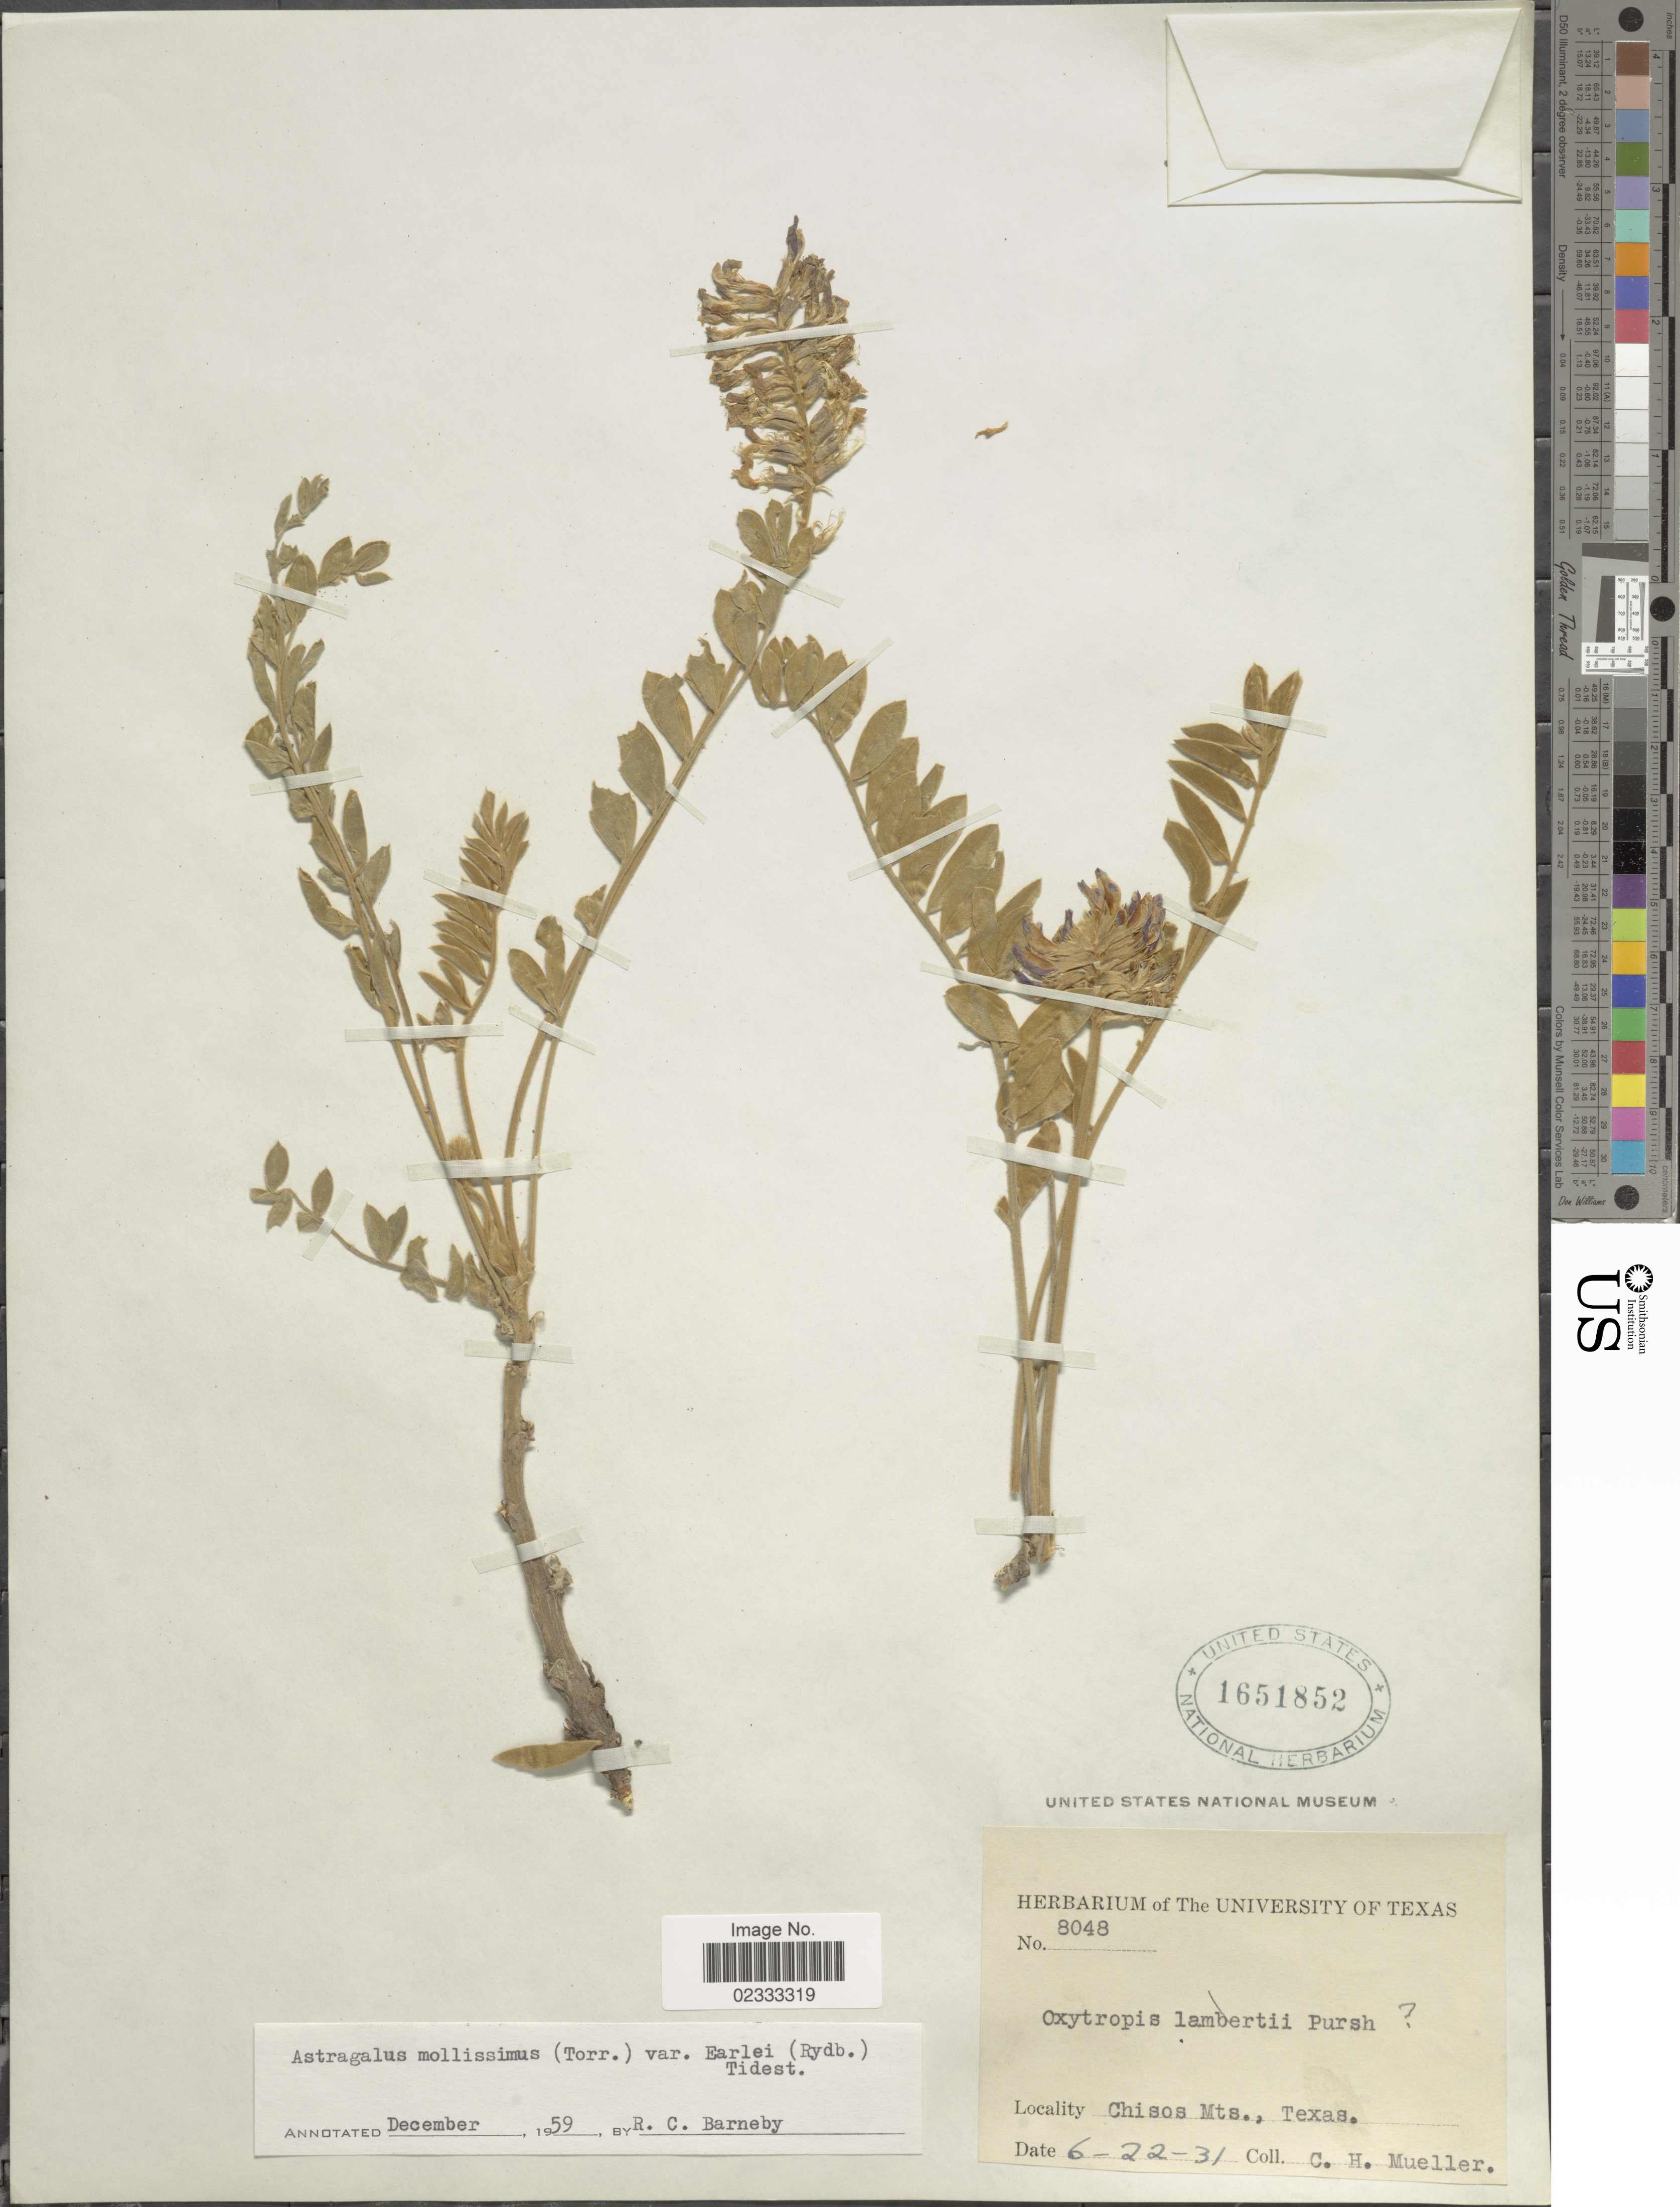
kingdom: Plantae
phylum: Tracheophyta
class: Magnoliopsida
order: Fabales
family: Fabaceae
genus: Astragalus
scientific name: Astragalus mollissimus var. earlei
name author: (Greene ex Rydb.) Tidestr.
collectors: C. H. Mueller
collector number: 8048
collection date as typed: Transcribed d/m/y: 22/6/31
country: United States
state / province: Texas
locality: Chisos Mts.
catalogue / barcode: US 1651852